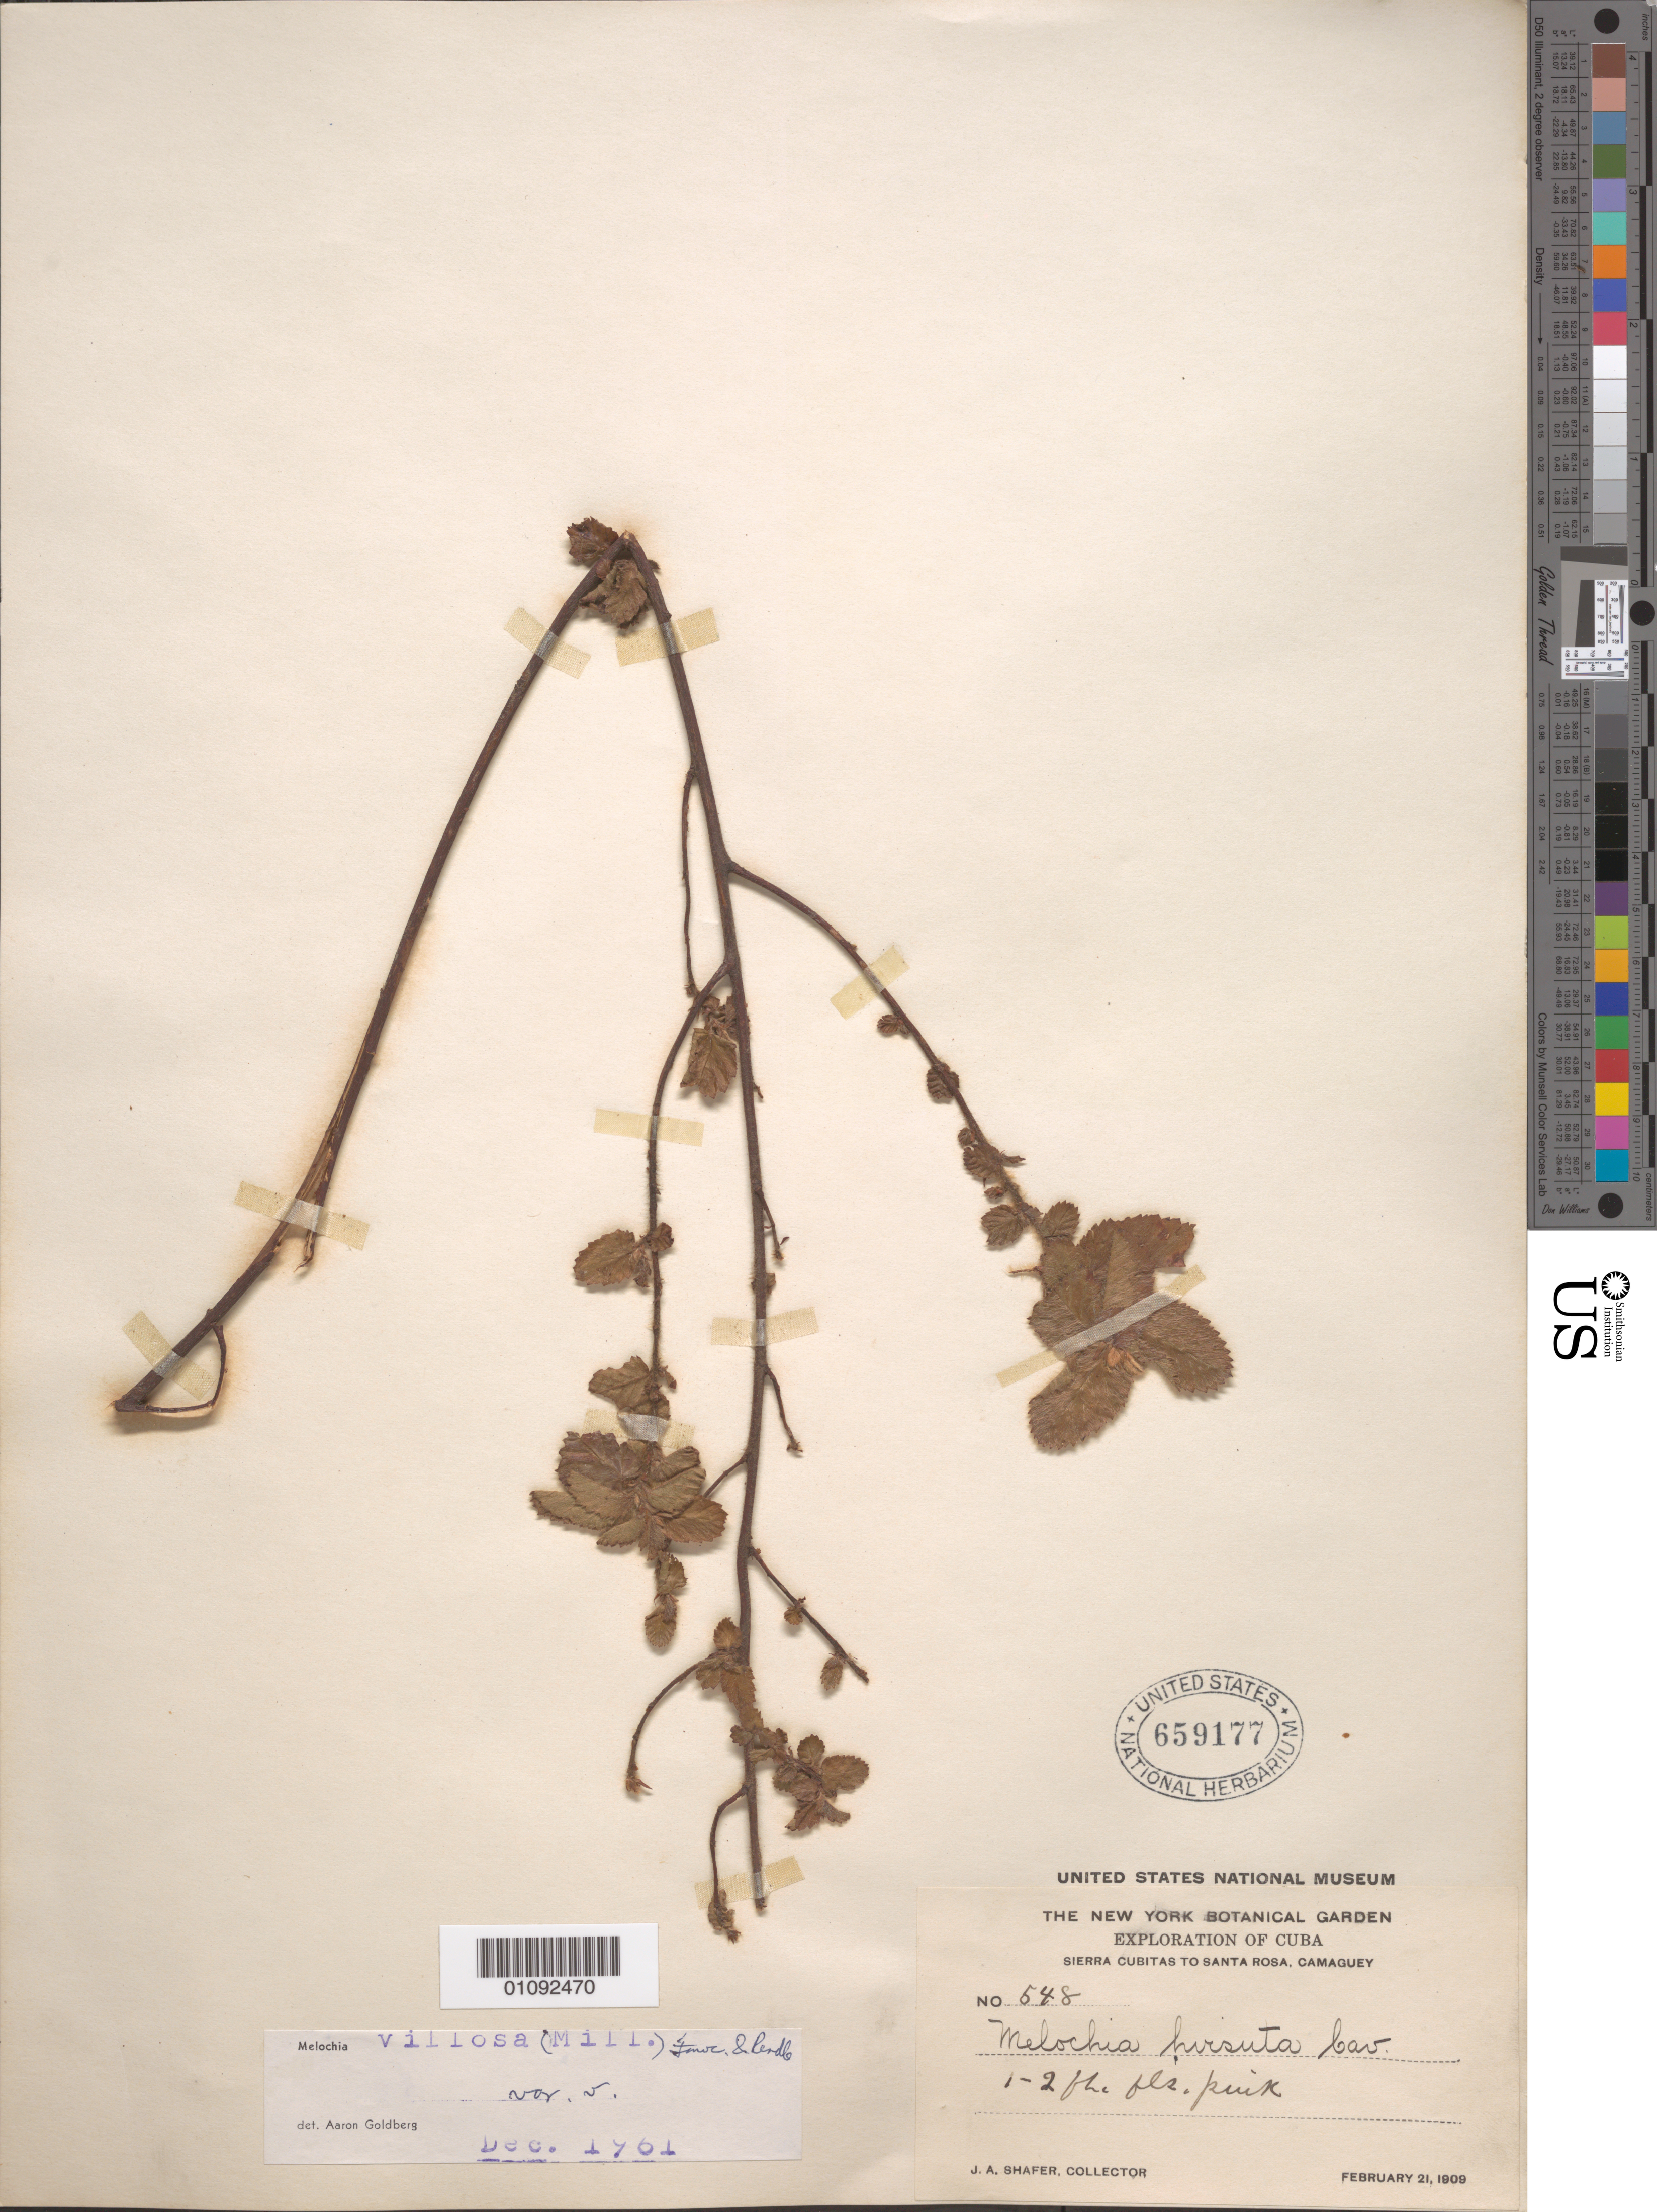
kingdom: Plantae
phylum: Tracheophyta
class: Magnoliopsida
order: Malvales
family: Malvaceae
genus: Melochia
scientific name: Melochia spicata var. spicata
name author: (L.) Fryxell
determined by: Dorr, L. J., (BOT), Smithsonian Institution - National Museum of Natural History (UNITED STATES)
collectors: J. A. Shafer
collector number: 548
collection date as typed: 21 Feb 1909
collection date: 1909-02-21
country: Cuba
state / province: Camagüey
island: Cuba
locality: Sierra Cubitas to Santa Rosa, Camaguey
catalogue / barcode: US 659177